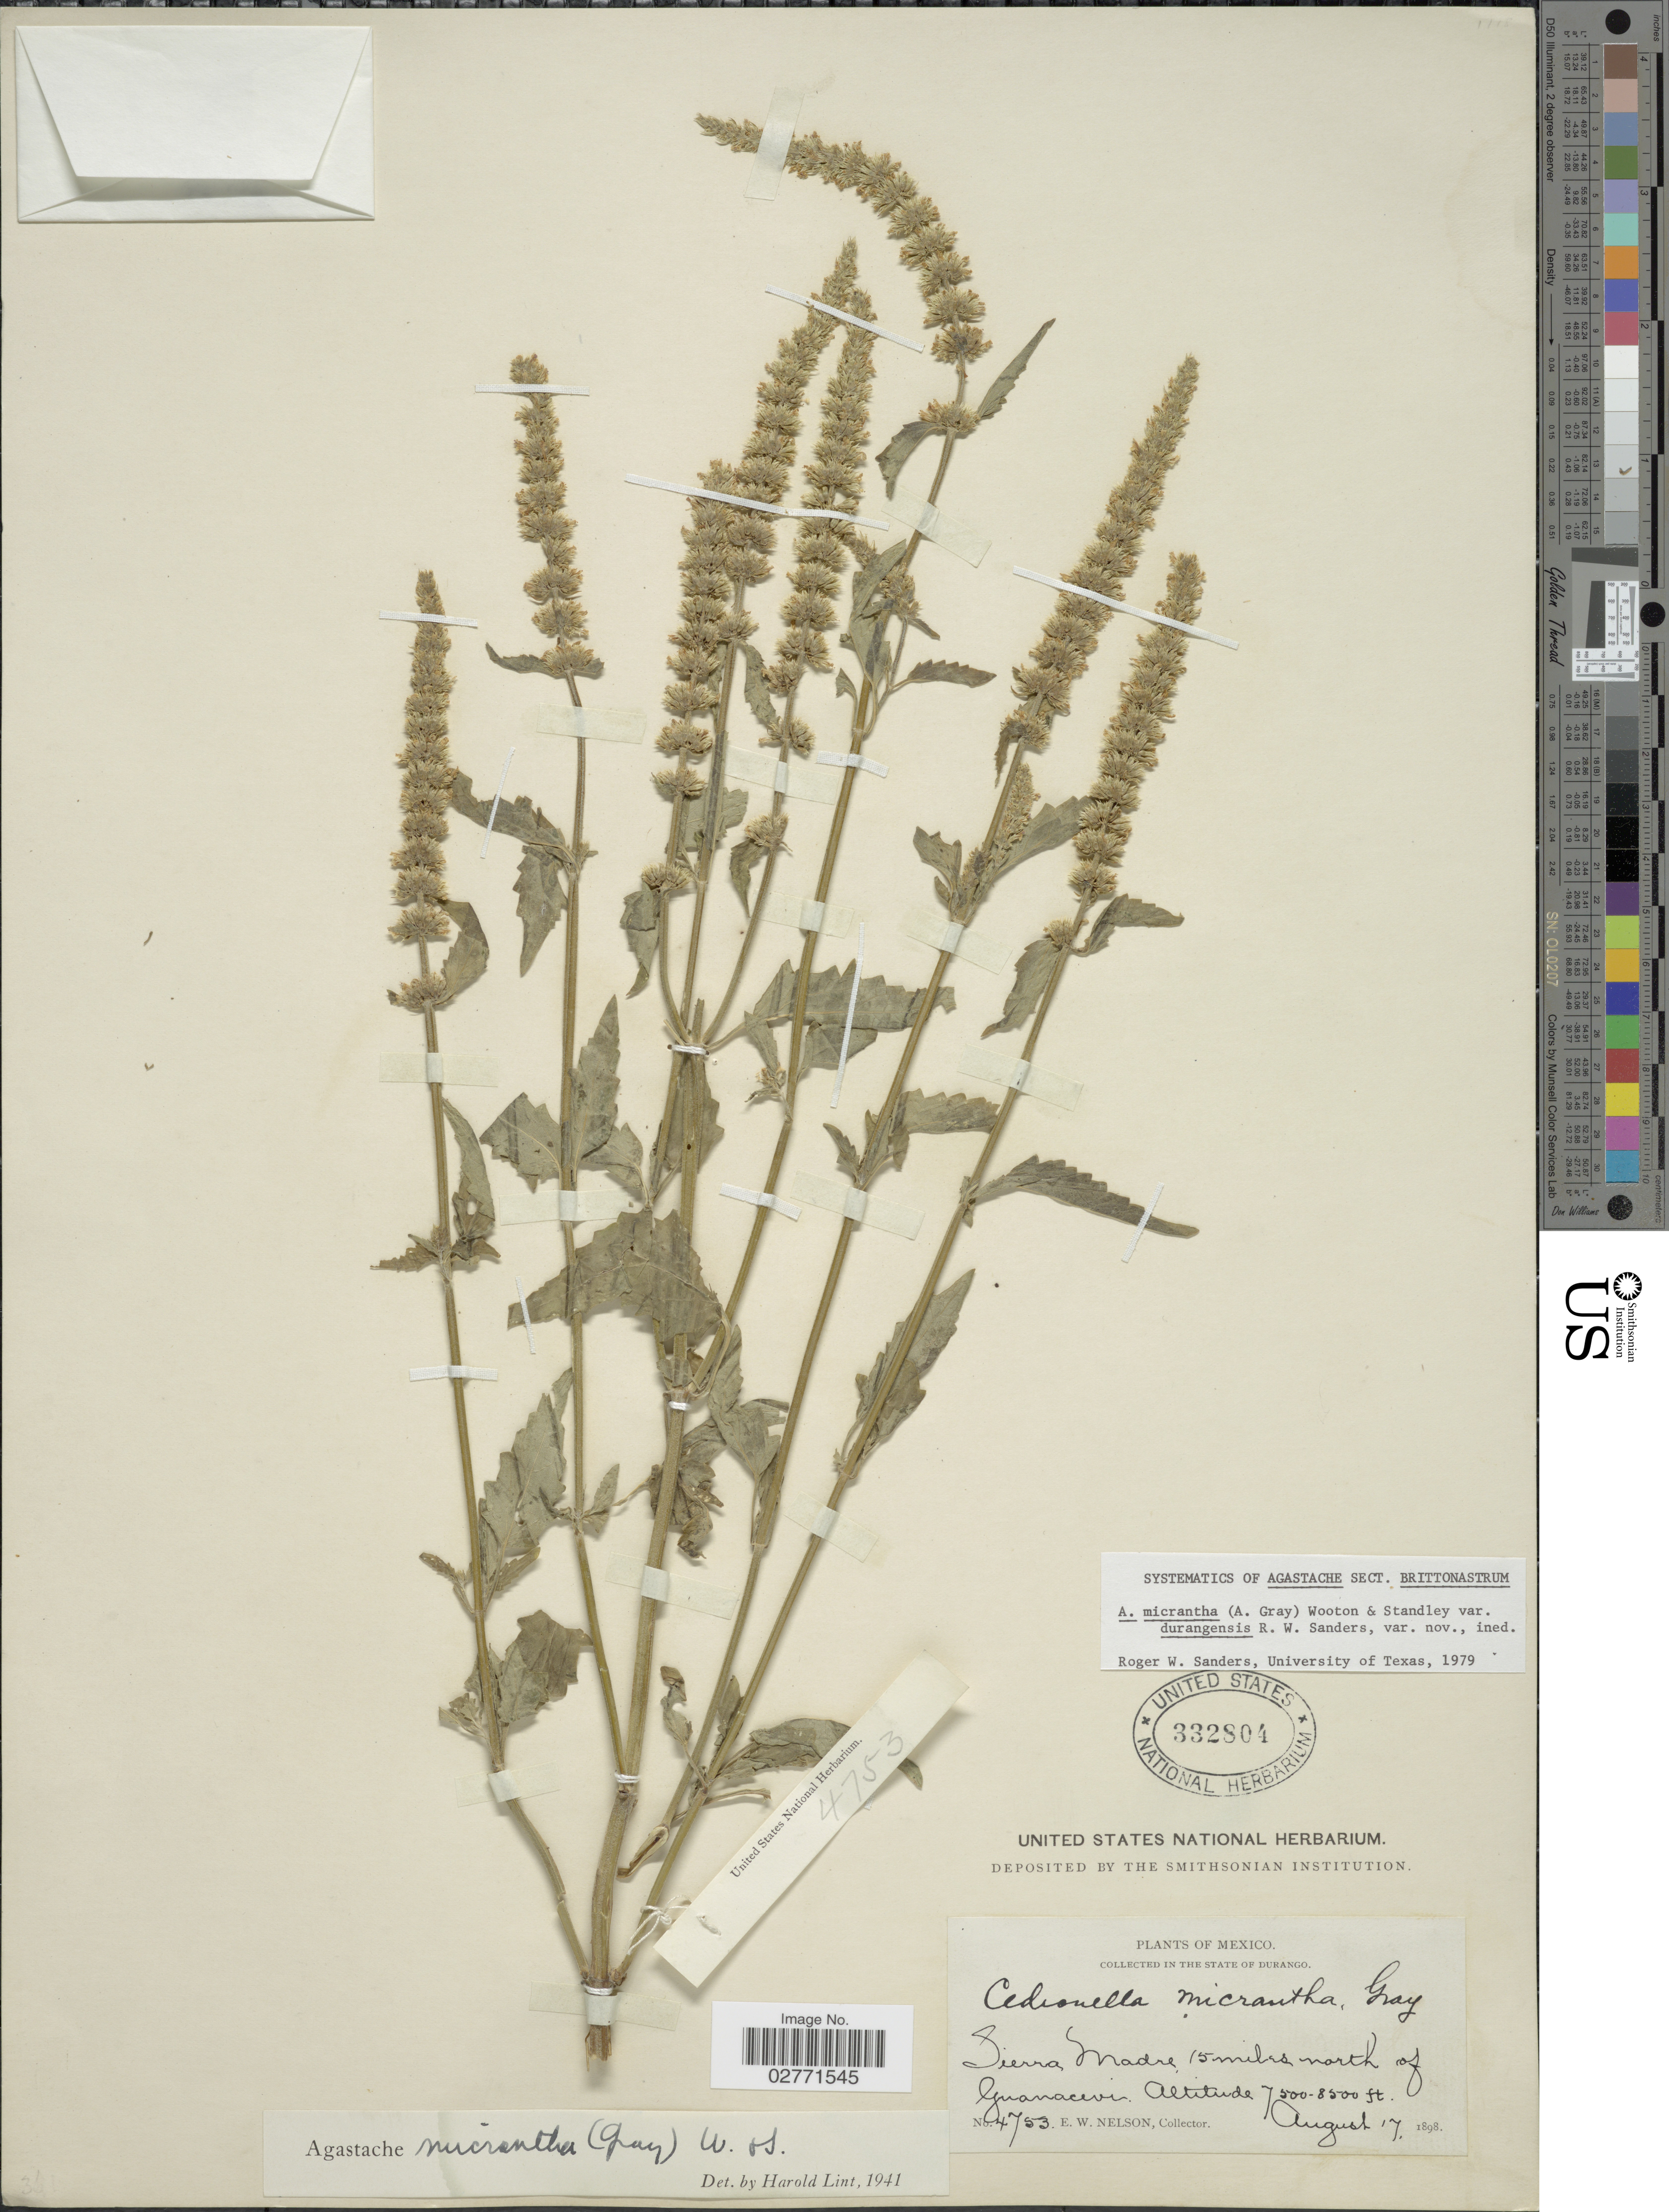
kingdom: Plantae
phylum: Tracheophyta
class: Magnoliopsida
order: Lamiales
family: Lamiaceae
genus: Agastache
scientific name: Agastache micrantha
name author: (A. Gray) Wooton & Standl.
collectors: E. W. Nelson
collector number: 4753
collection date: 1898-08-17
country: Mexico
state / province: Durango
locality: Sierra Madre, 15 miles north of Guanacevi.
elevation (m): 2286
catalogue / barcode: US 332804